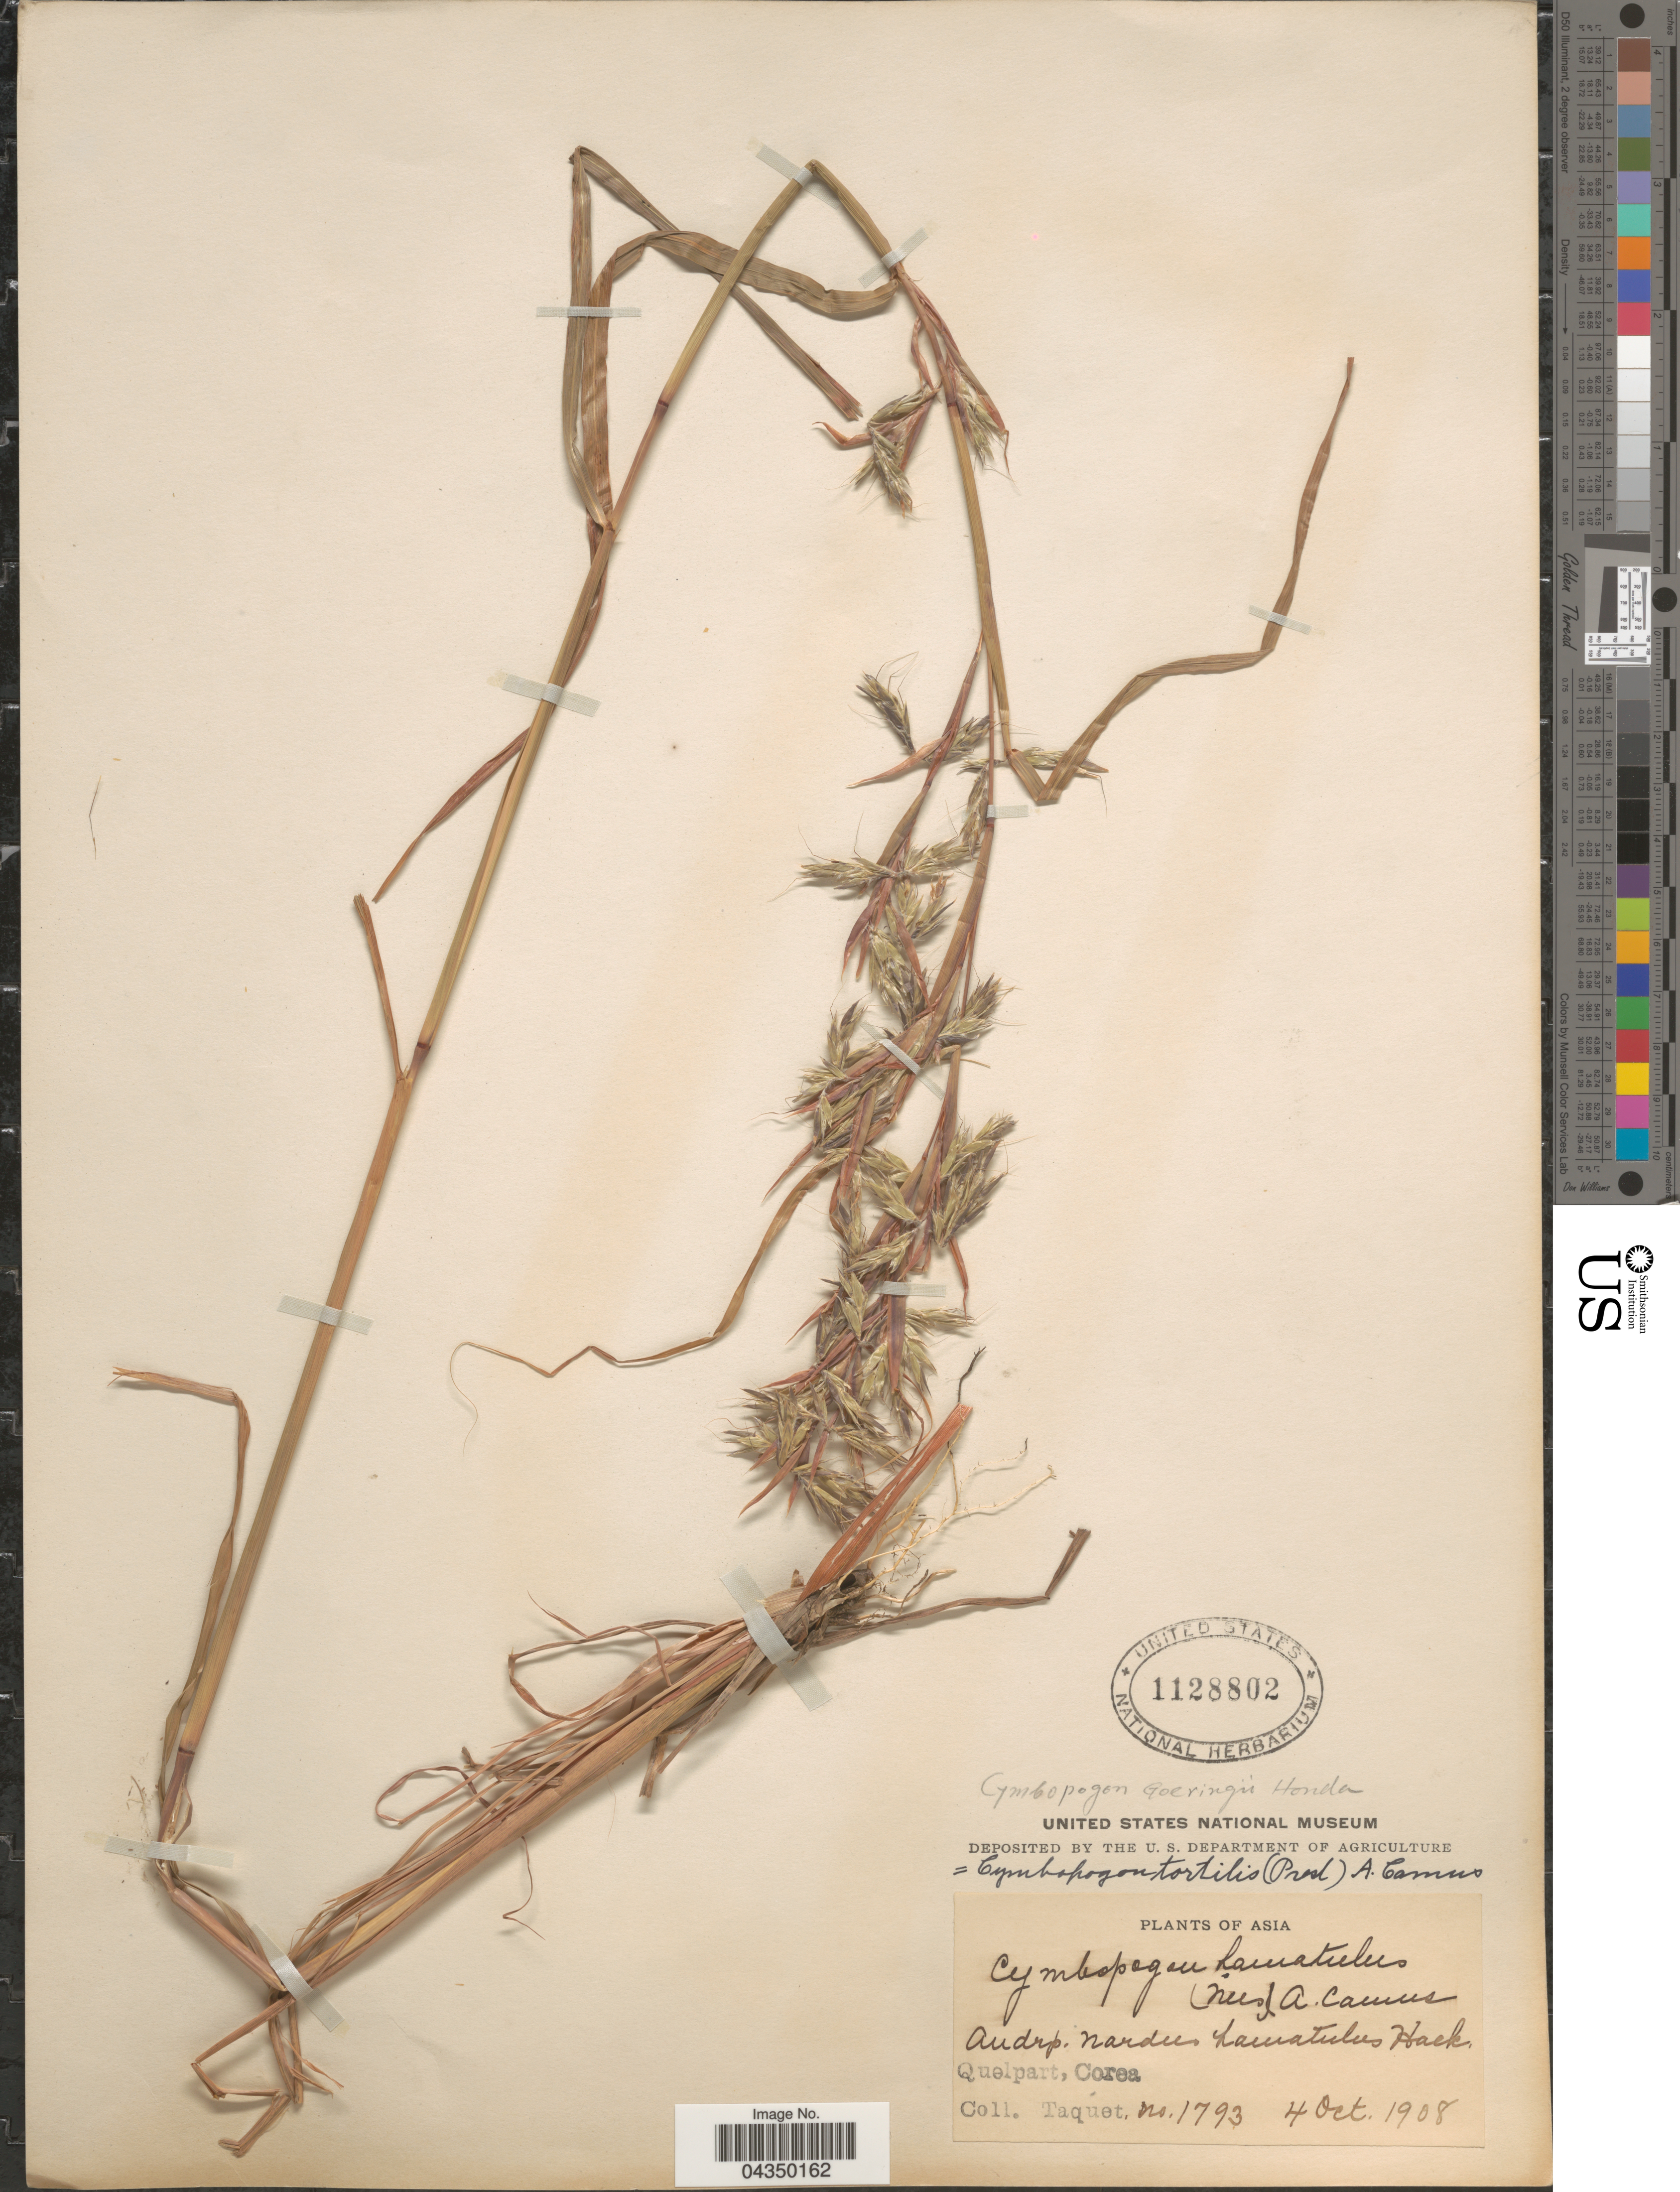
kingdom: Plantae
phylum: Tracheophyta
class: Liliopsida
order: Poales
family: Poaceae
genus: Cymbopogon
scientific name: Cymbopogon tortilis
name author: (J. Presl) A. Camus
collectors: Taquet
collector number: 1793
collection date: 1908-10-04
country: South Korea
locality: Quelpart, Corea.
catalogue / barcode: US 1128802